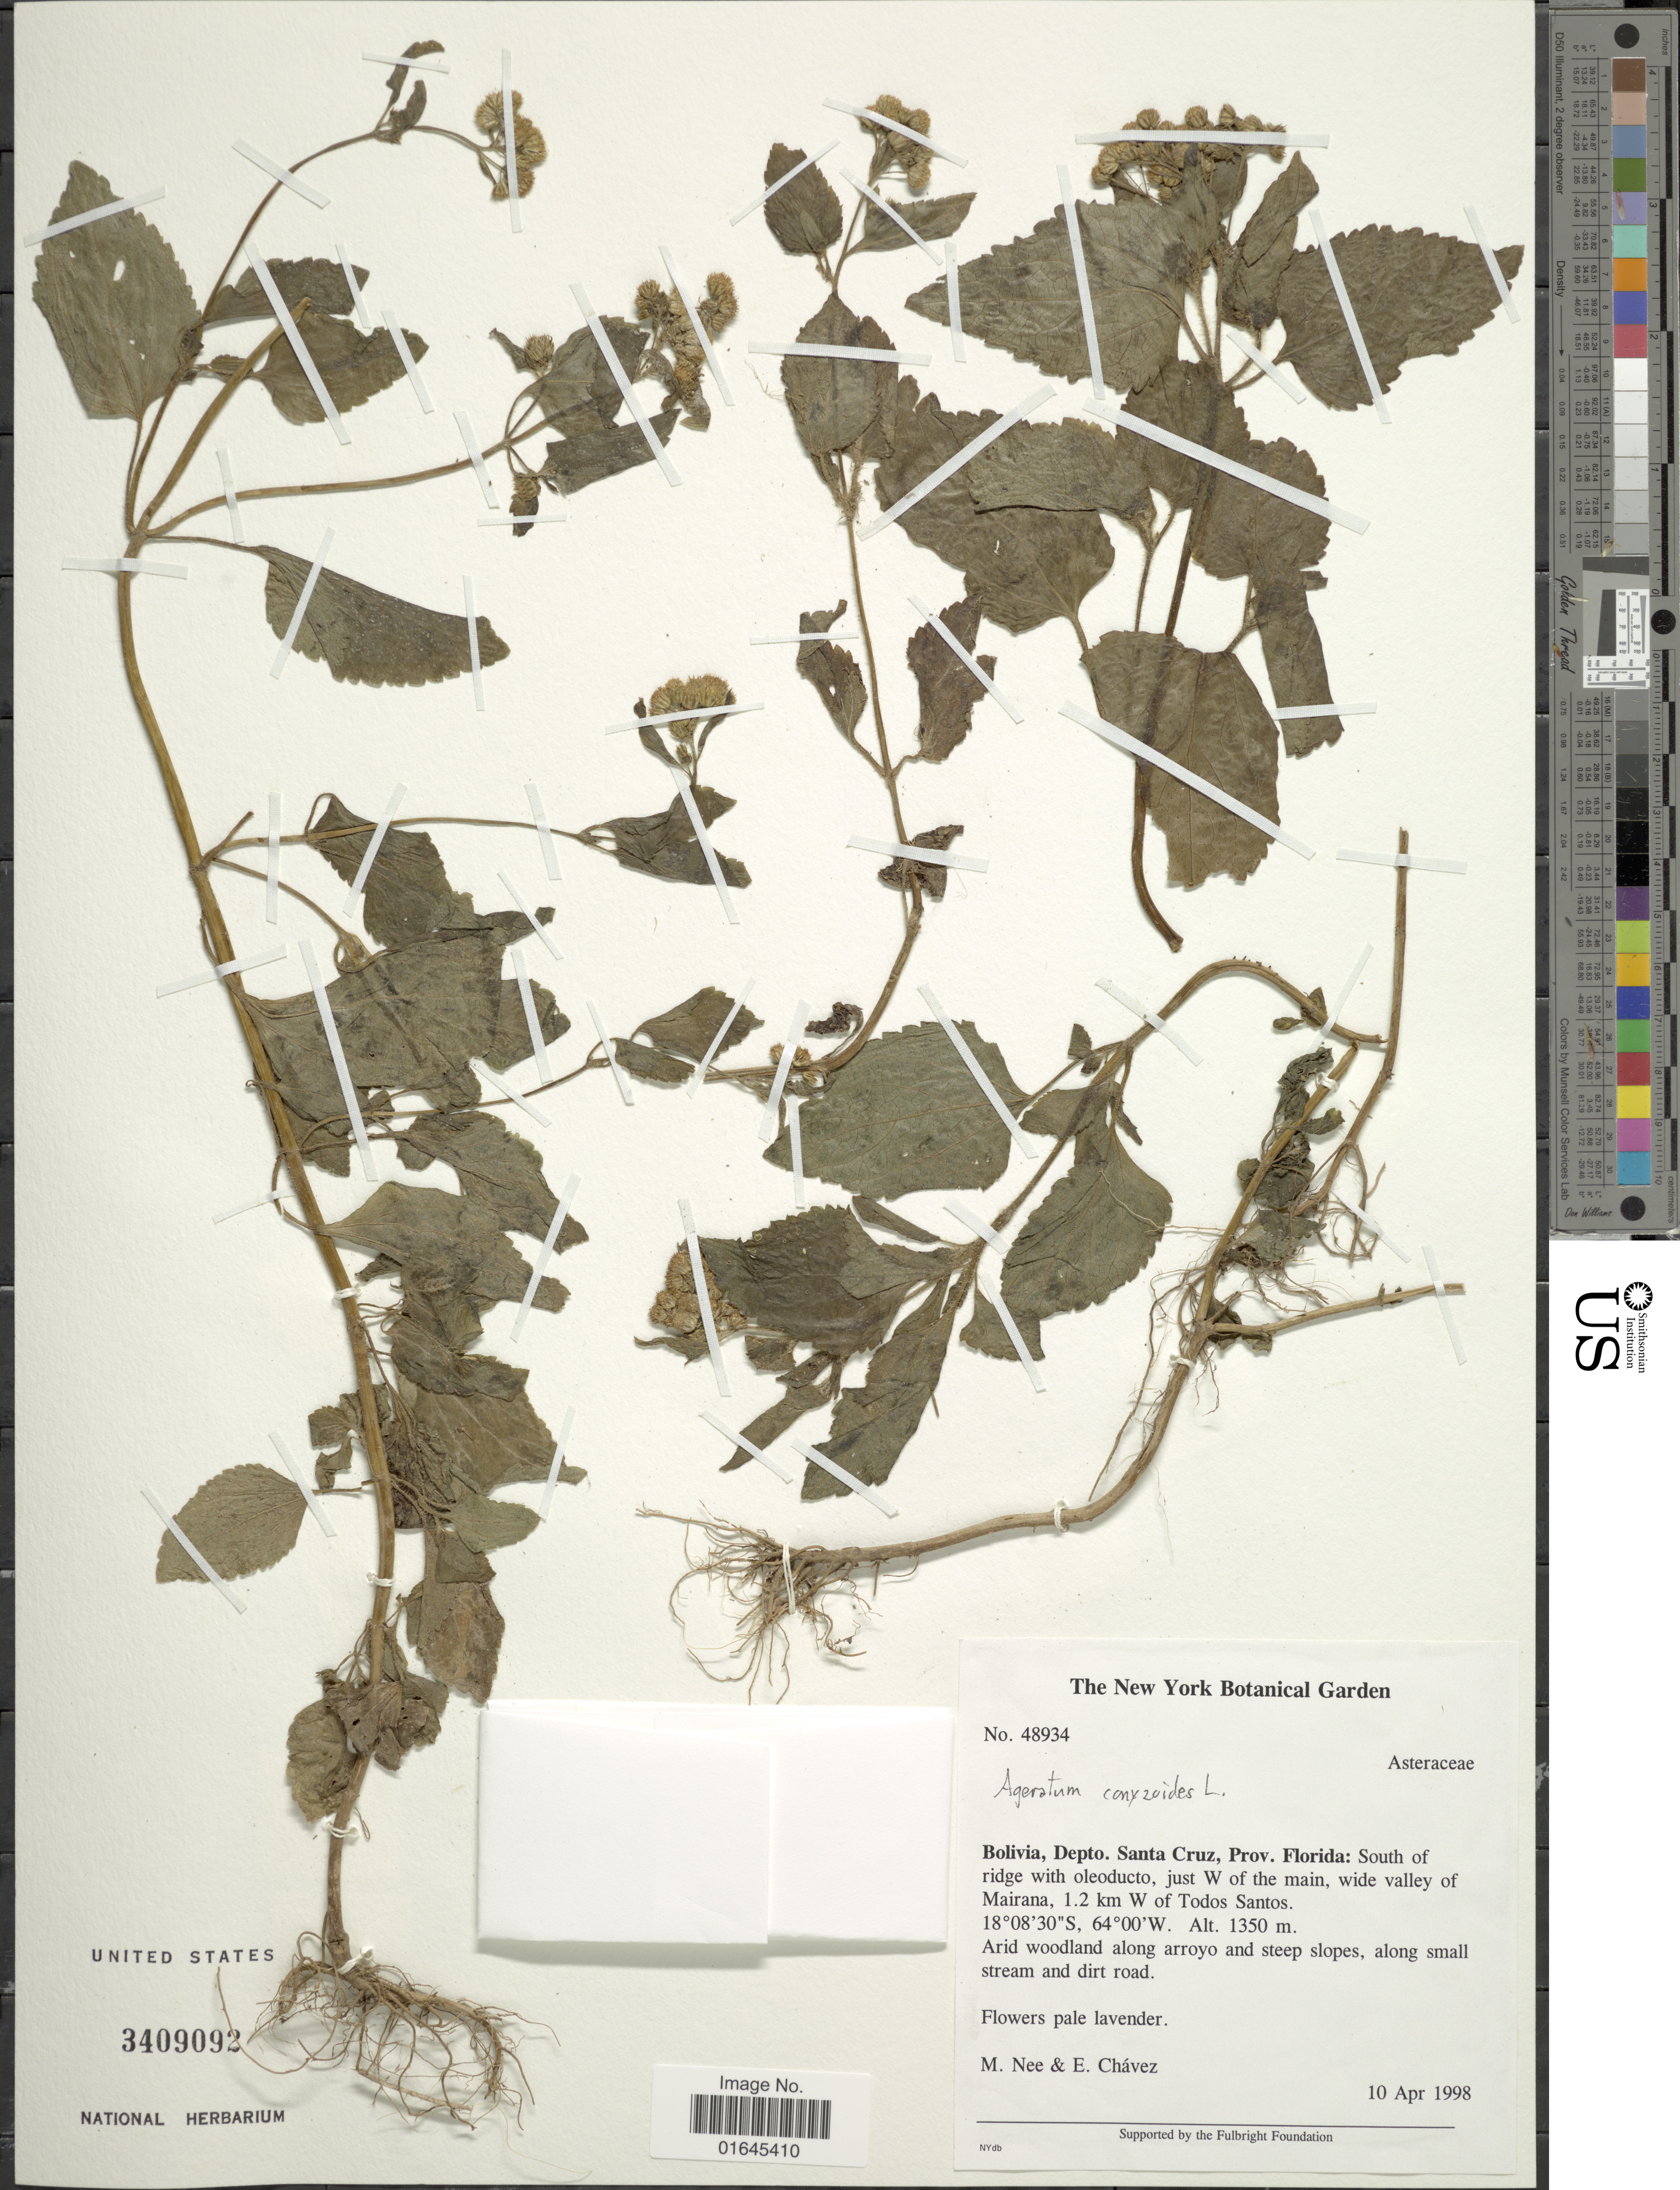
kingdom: Plantae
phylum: Tracheophyta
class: Magnoliopsida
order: Asterales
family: Asteraceae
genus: Ageratum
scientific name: Ageratum conyzoides subsp. conyzoides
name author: L.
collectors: M. Nee & E. Chávez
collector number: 48934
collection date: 1998-04-10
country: Bolivia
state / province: Santa Cruz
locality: Prov. Florida: South of ridge with oleoducto, just W of the main, wide valley of Mairana, 1.2 km W of Todos Santos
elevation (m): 1350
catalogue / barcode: US 3409092